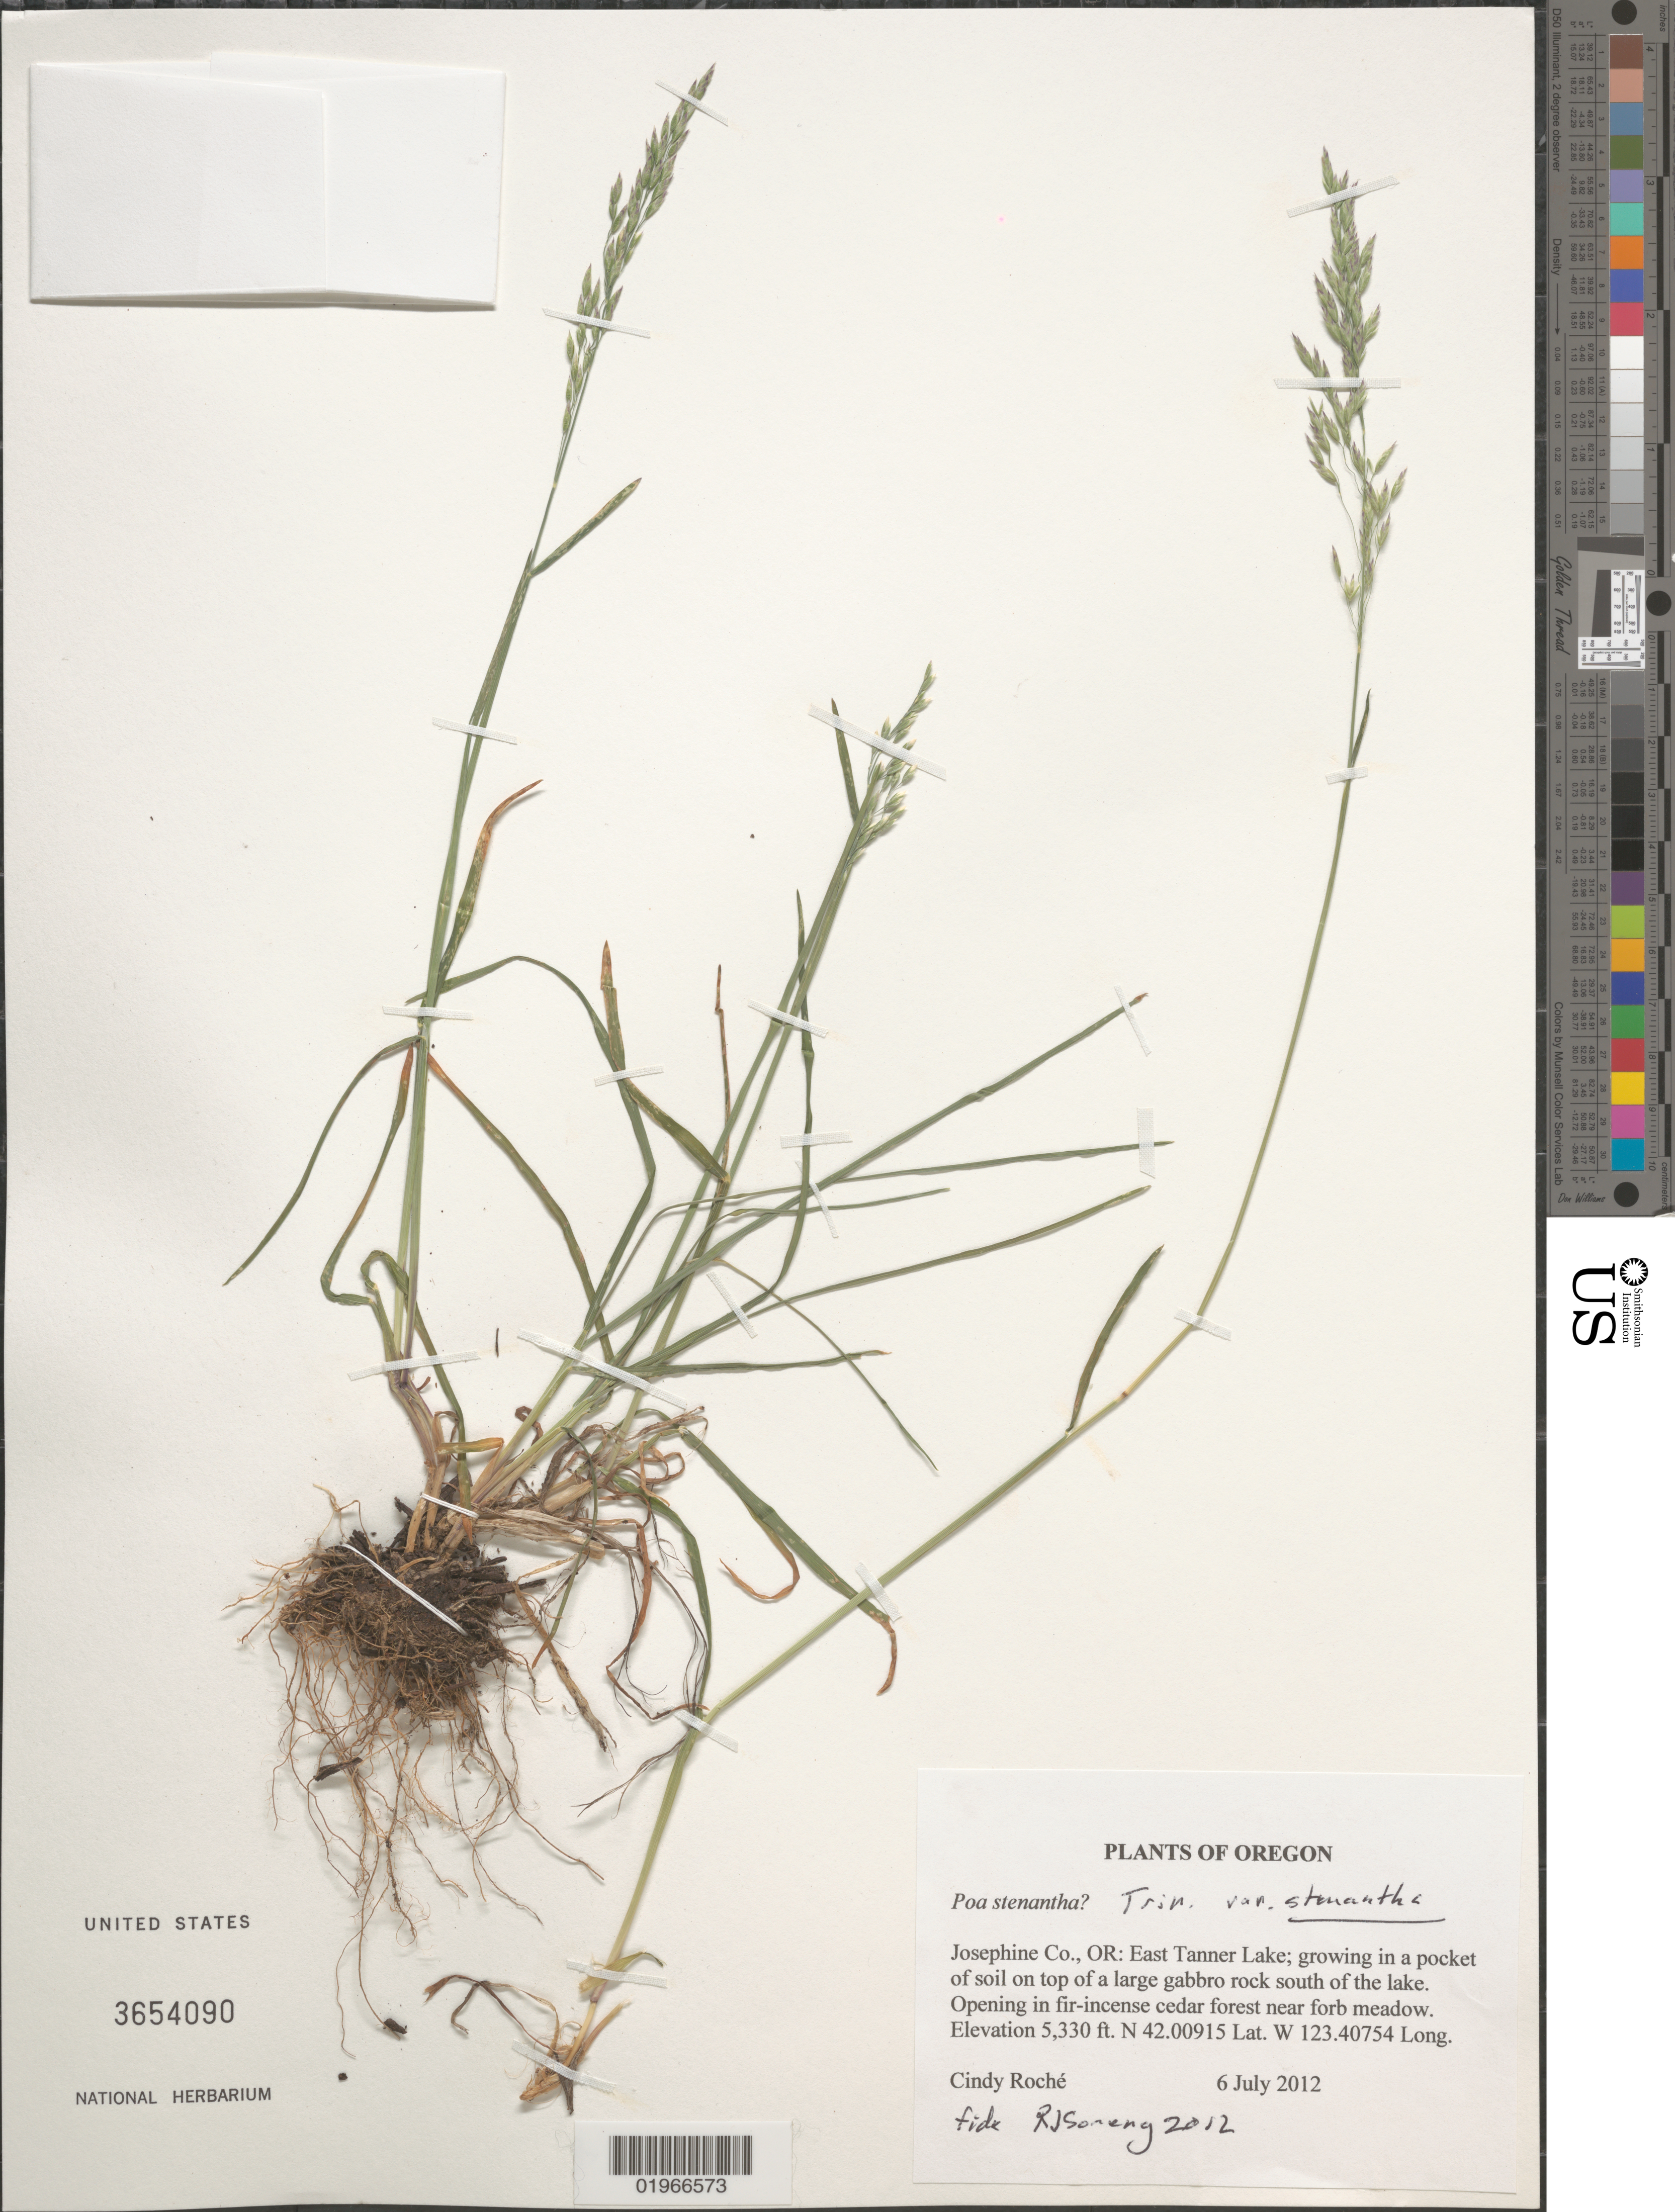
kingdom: Plantae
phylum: Tracheophyta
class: Liliopsida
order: Poales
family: Poaceae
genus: Poa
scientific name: Poa stenantha var. stenantha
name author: Trin.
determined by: Soreng, Robert J., Research Associate (BOT), Smithsonian Institution - National Museum of Natural History (UNITED STATES)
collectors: C. Roché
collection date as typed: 6 July 2012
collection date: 2012-07-06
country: United States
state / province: Oregon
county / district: Josephine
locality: East Tanner Lake; growing in a pocket of soil on top of a large gabbro rock south of the lake. Opening in fir-incense cedar forest near forb meadow.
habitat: growing in a pocket of soil on top of a large gabbro rock south of the lake. Opening in fir-incense cedar forest near forb meadow.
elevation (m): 1625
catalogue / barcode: US 3654090